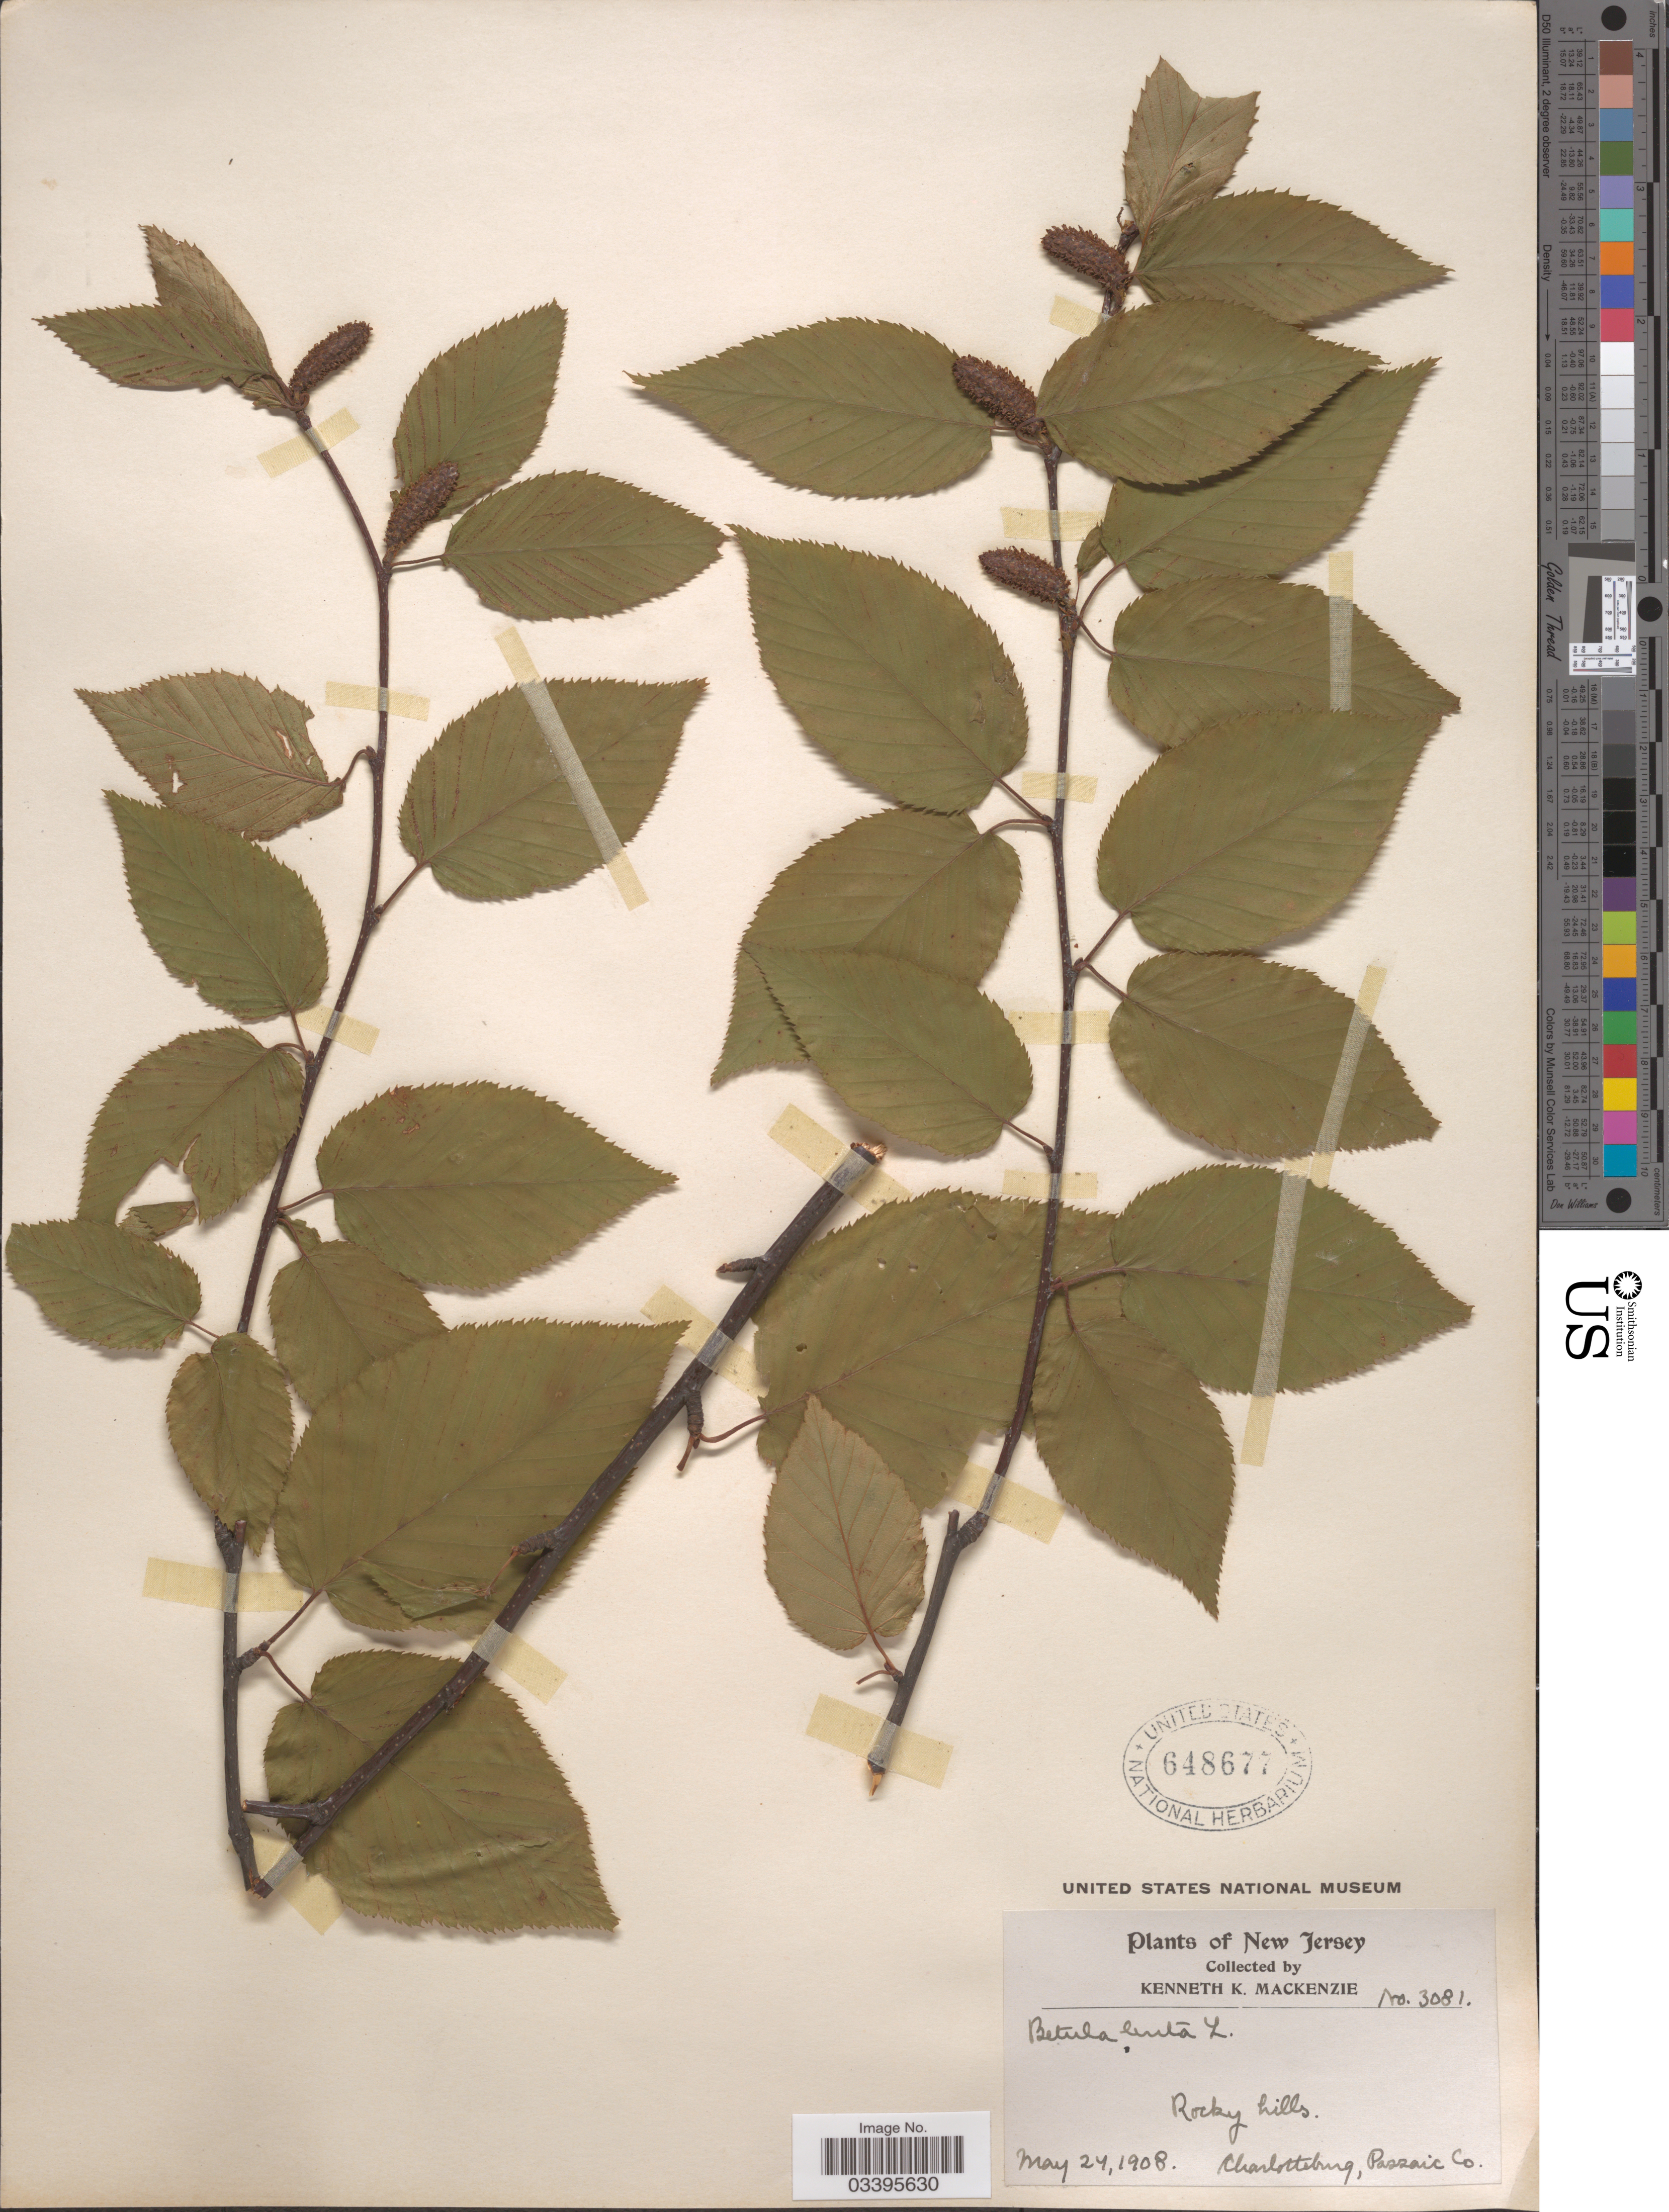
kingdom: Plantae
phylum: Tracheophyta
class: Magnoliopsida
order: Fagales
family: Betulaceae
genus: Betula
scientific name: Betula lenta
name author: L.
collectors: K. K. Mackenzie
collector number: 3081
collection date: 1908-05-24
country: United States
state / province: New Jersey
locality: Charlotteburg, Passaic Co.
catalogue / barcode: US 648677